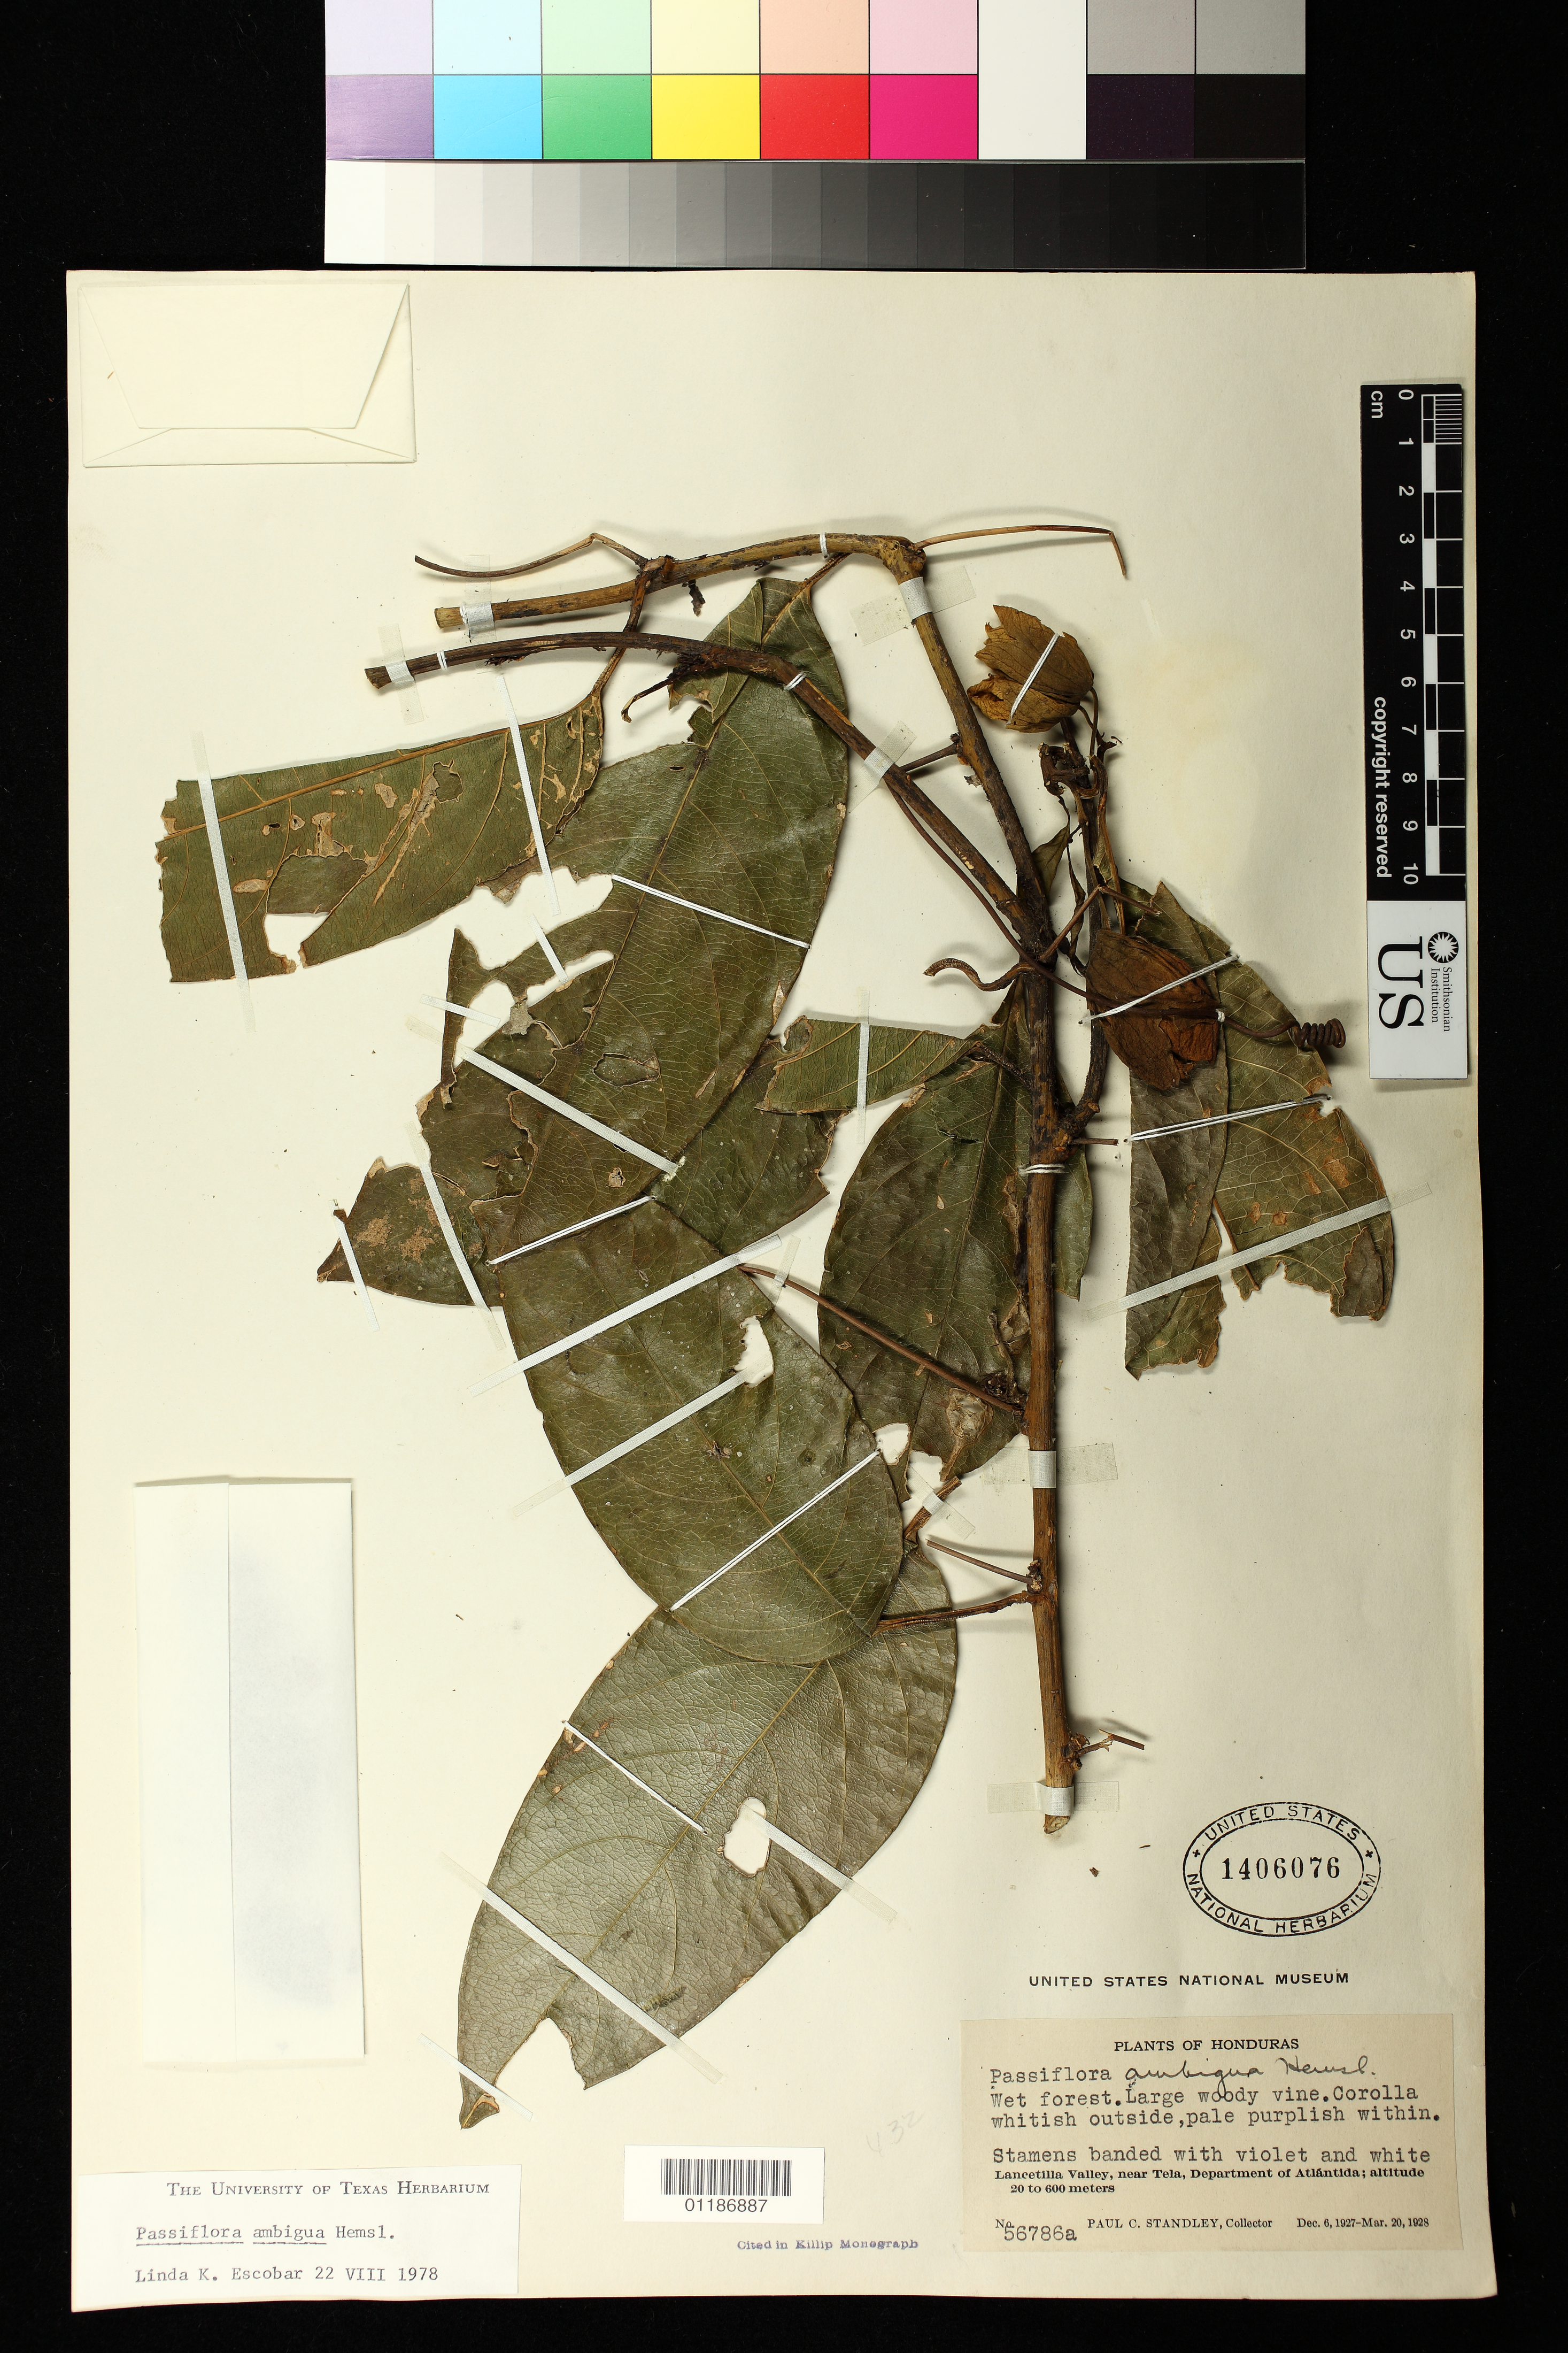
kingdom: Plantae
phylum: Tracheophyta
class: Magnoliopsida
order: Malpighiales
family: Passifloraceae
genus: Passiflora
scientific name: Passiflora ambigua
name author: Hemsl.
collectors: P. C. Standley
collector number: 56786a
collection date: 1927-12-06/1928-03-20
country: Honduras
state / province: Atlántida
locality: Lancetilla Valley, near Tela.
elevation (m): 20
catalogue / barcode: US 1406076